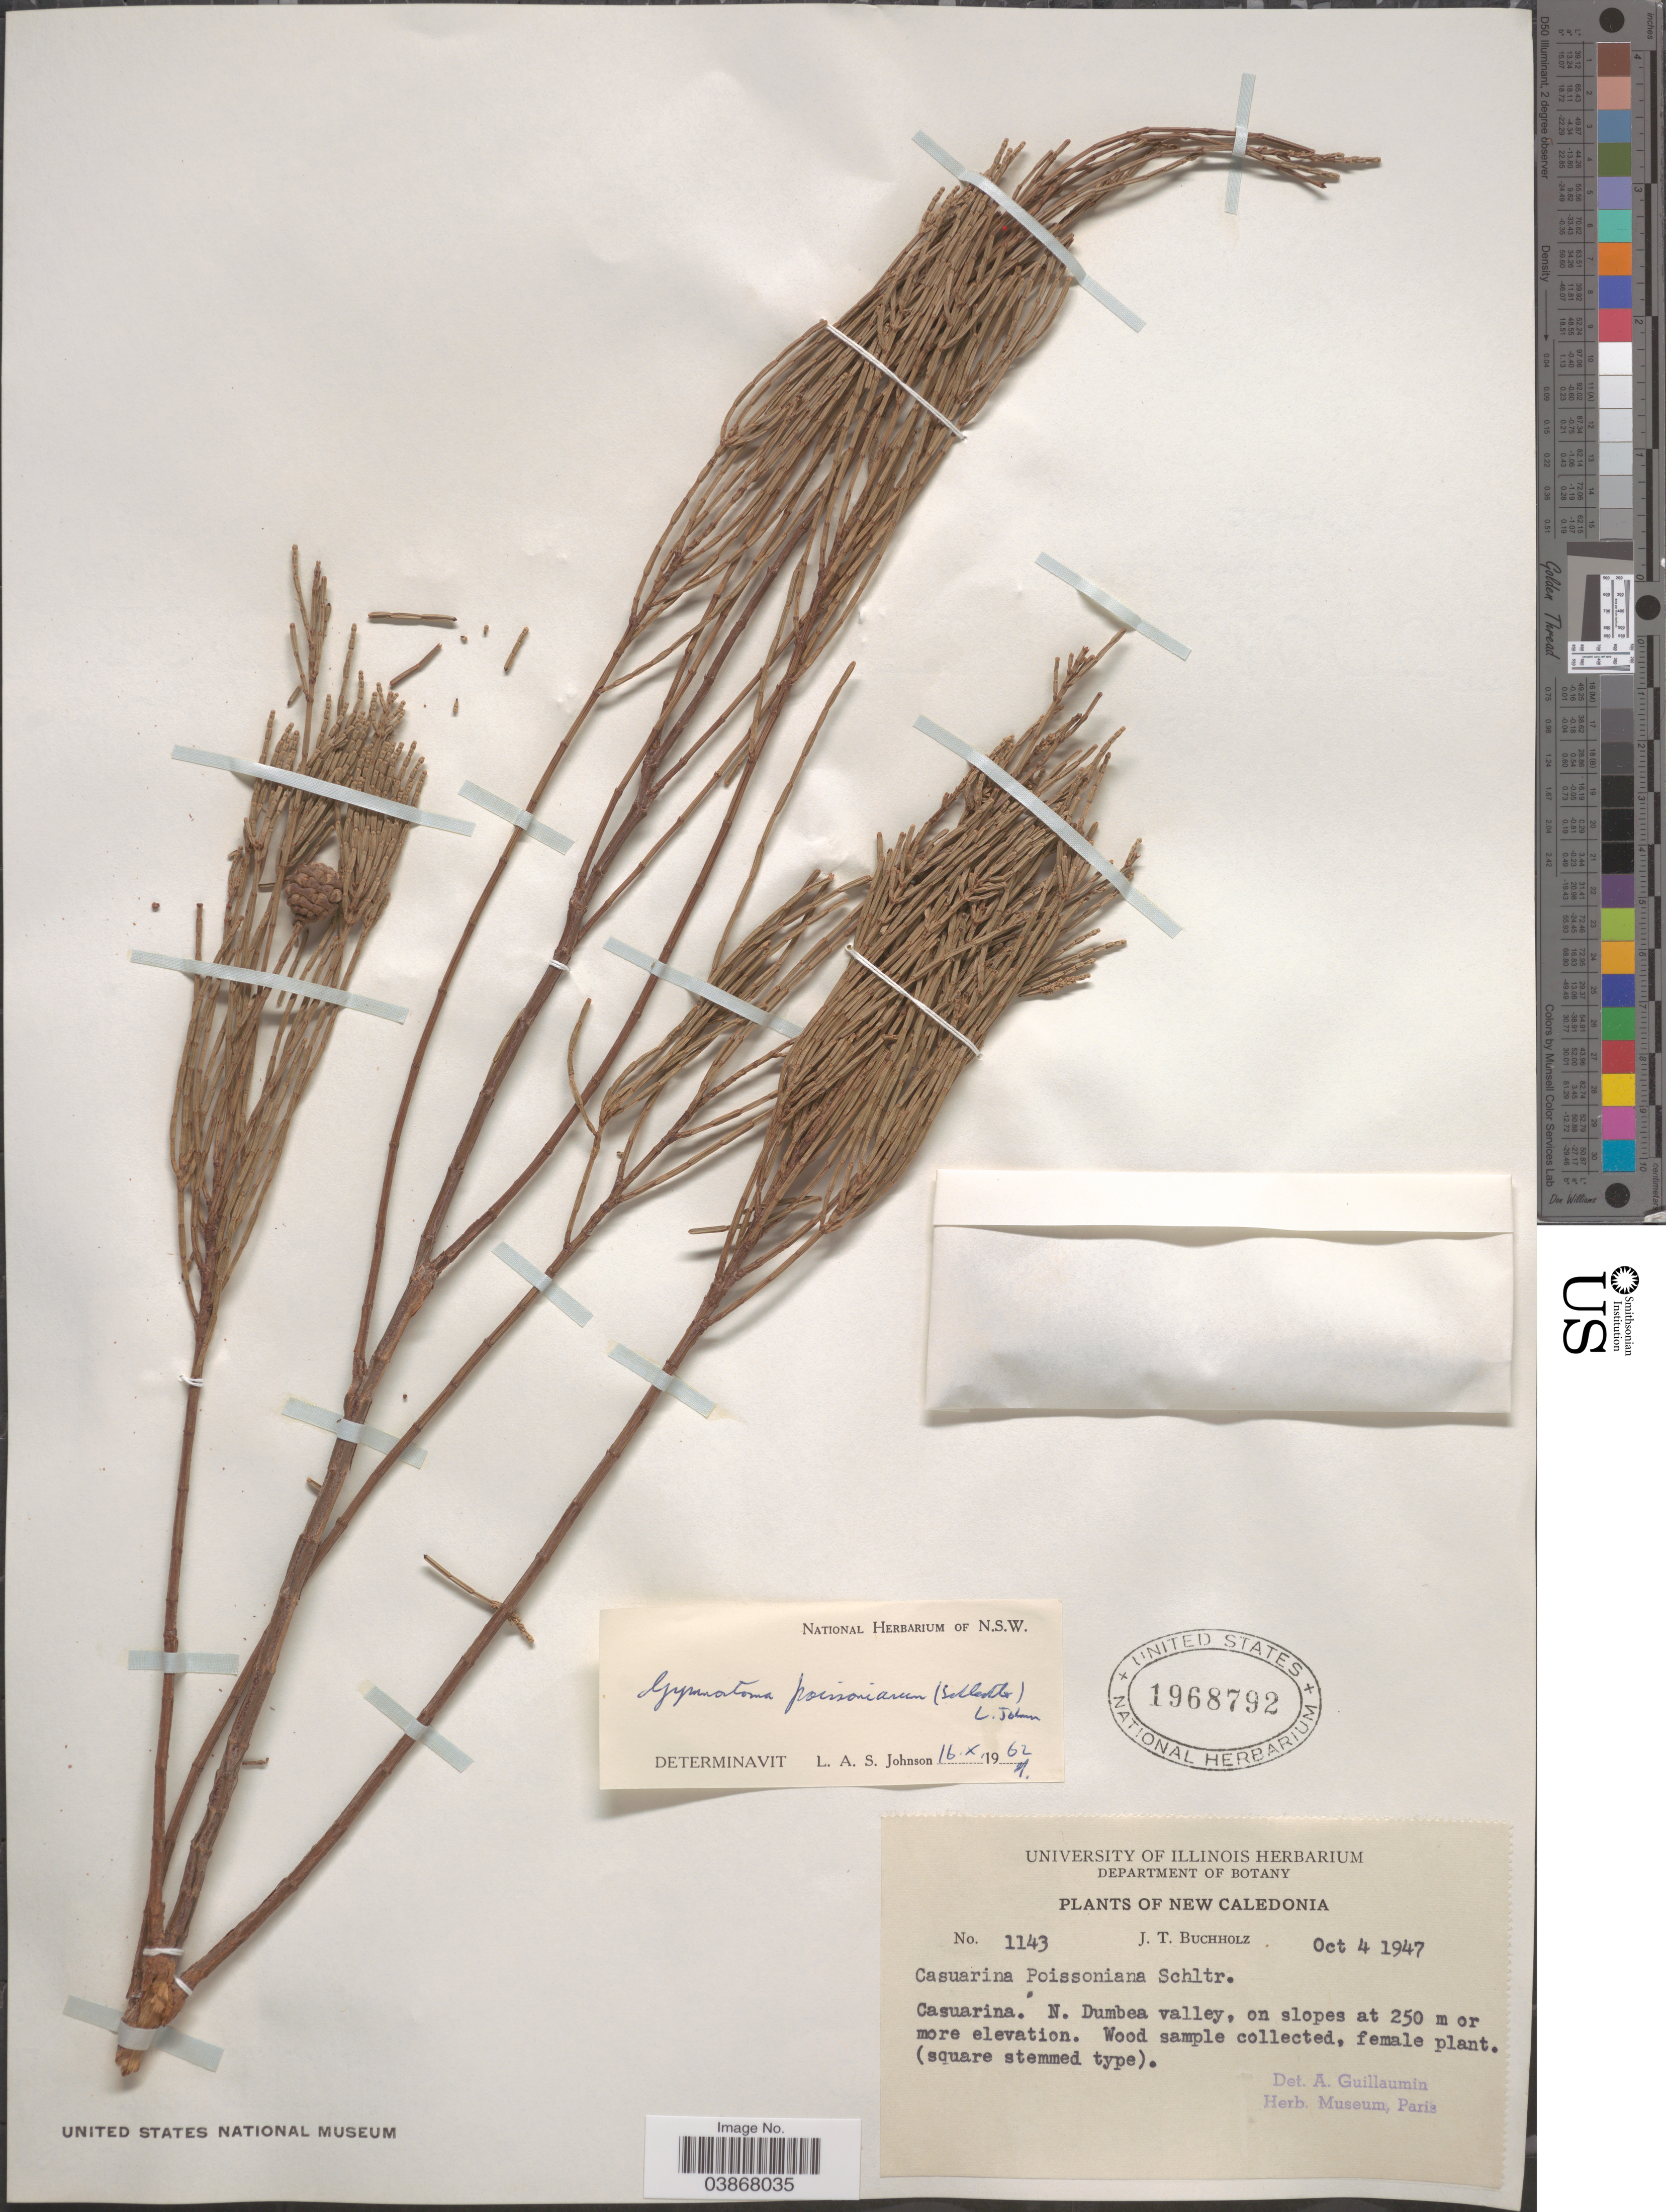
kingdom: Plantae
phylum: Tracheophyta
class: Magnoliopsida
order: Fagales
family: Casuarinaceae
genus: Gymnostoma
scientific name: Gymnostoma poissonianum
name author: (Schltr.) L.A.S. Johnson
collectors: J. T. Buchholz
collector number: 1143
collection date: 1947-10-04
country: New Caledonia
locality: N. Dumbea valley.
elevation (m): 250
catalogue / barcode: US 1968792